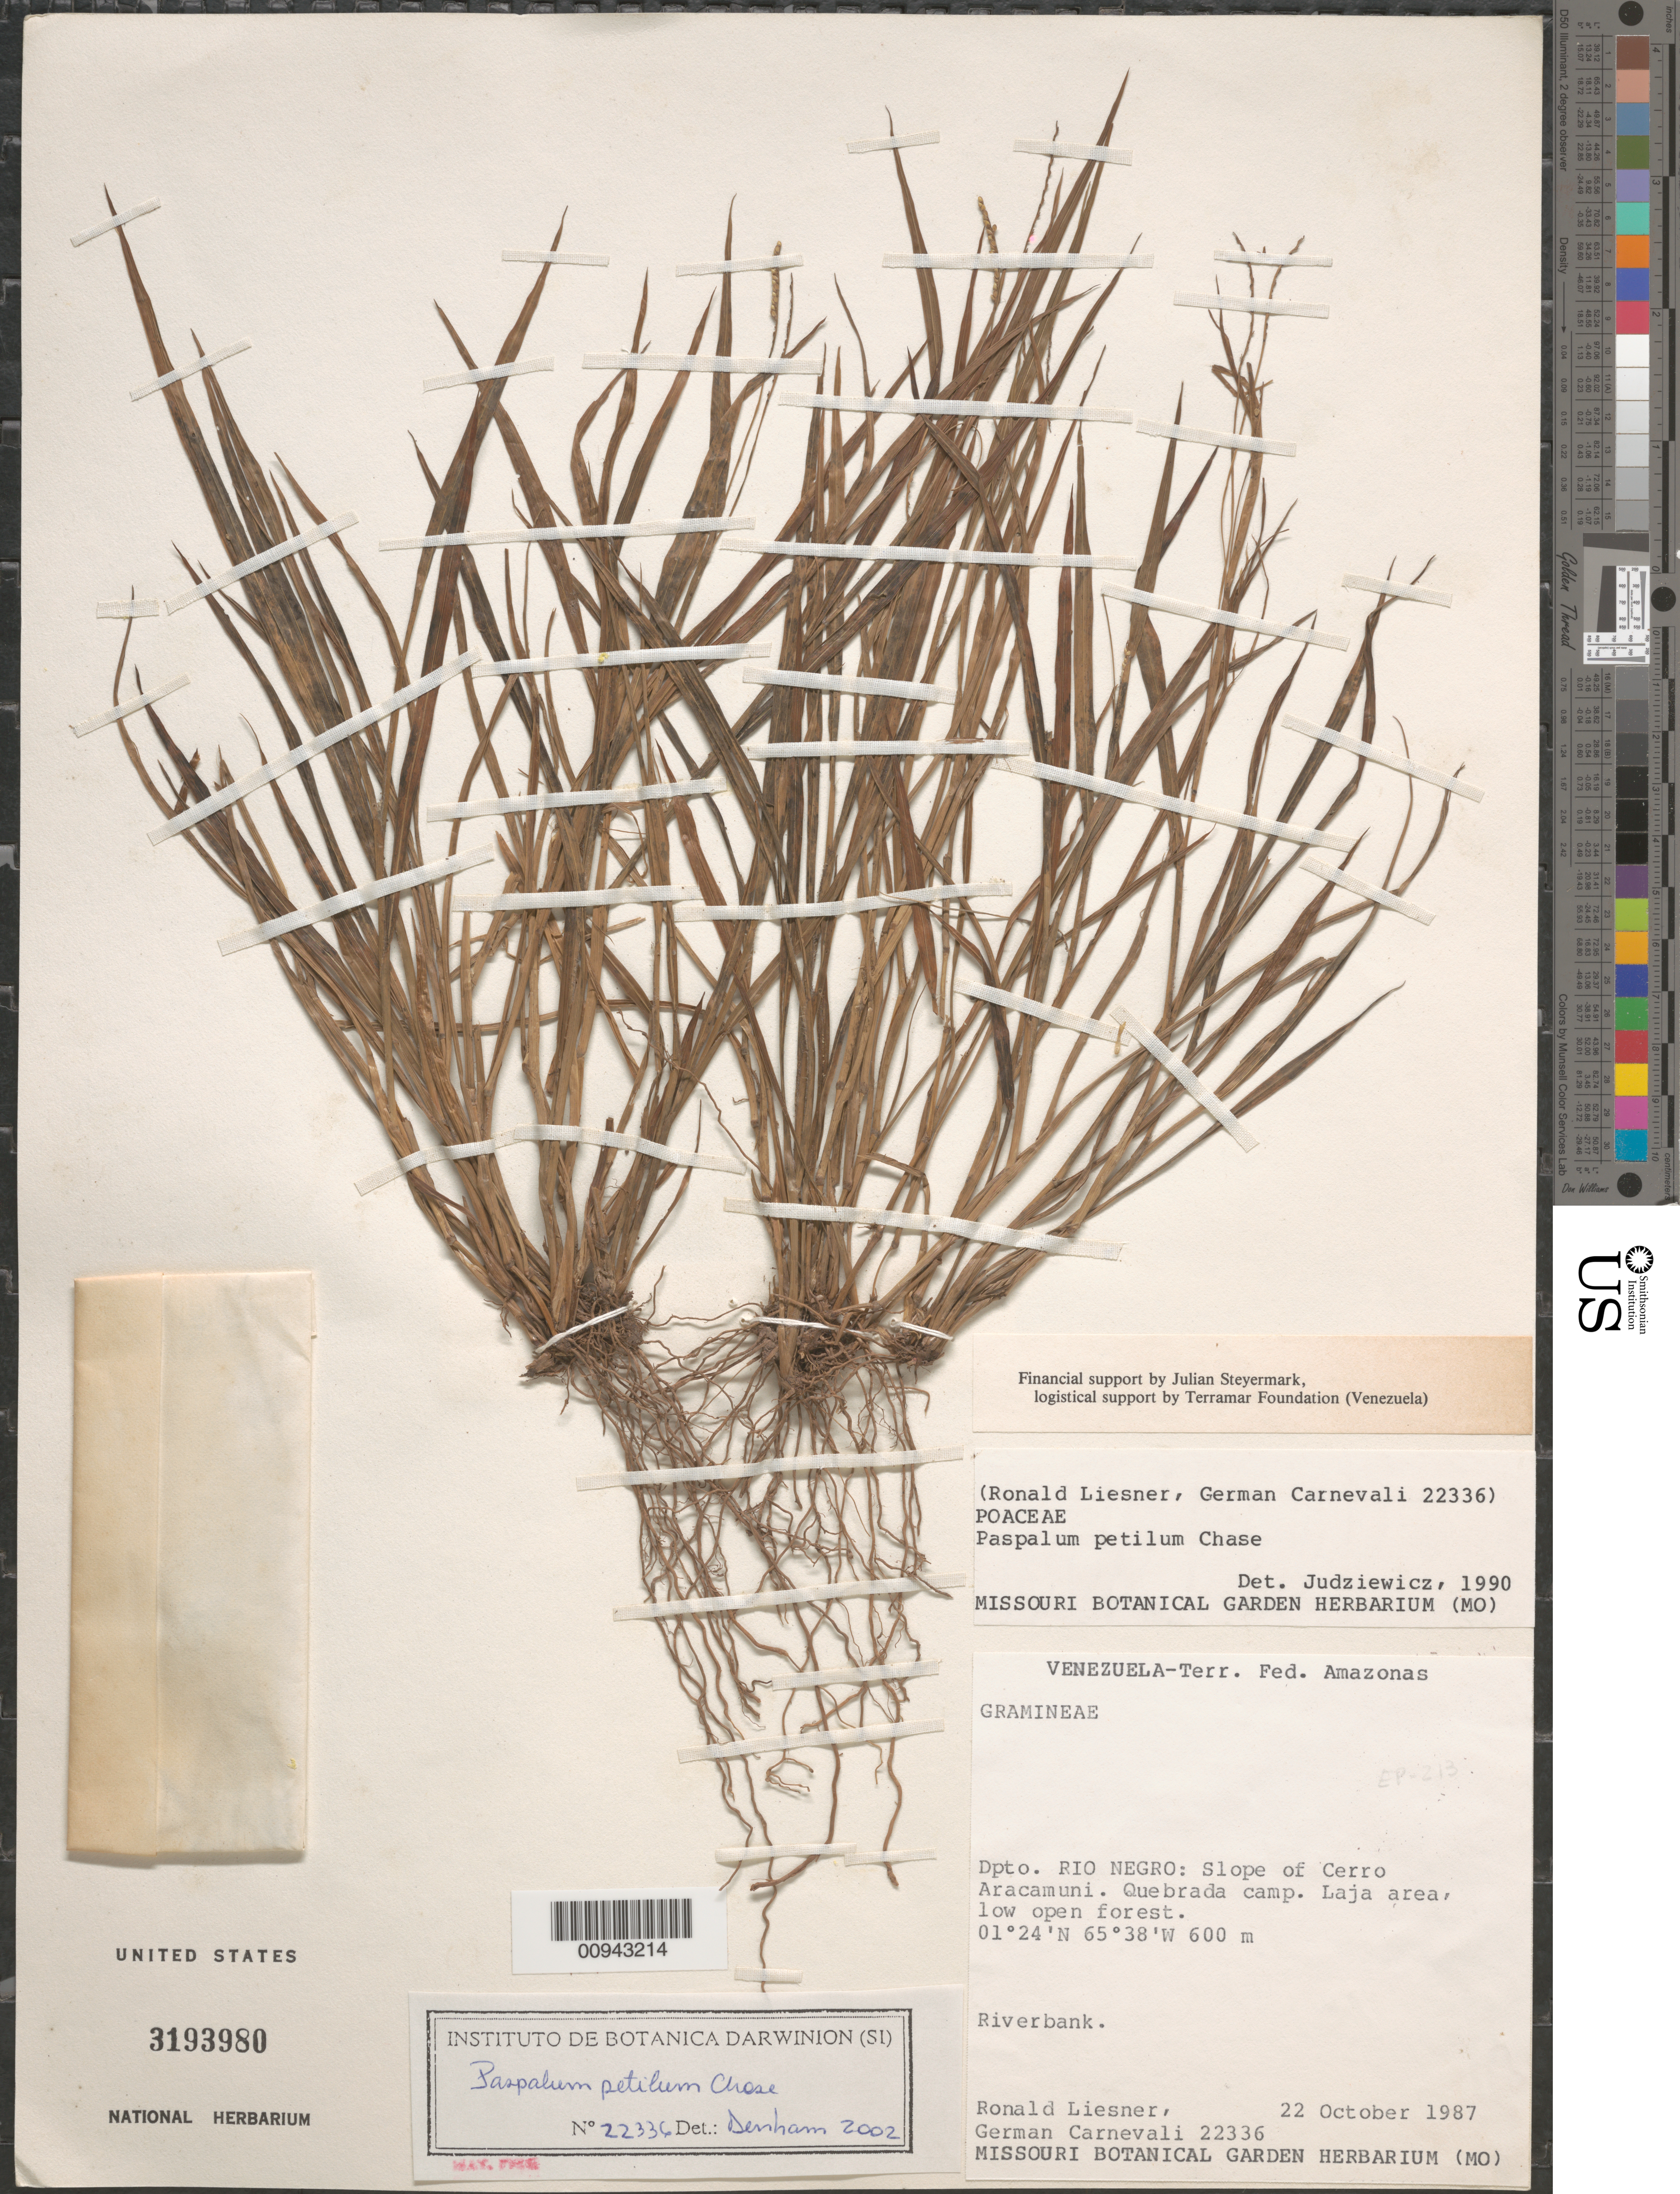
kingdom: Plantae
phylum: Tracheophyta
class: Liliopsida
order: Poales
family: Poaceae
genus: Paspalum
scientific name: Paspalum petilum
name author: Chase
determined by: Dehman, --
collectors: R. L. Liesner & G. Carnevali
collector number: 22336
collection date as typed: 22-Oct-87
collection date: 1987-10-22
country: Venezuela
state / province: Amazonas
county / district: Río Negro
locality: Cerro Aracamuni, slope, Quebrada camp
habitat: Laja area, riverbank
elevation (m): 600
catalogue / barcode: US 3193980